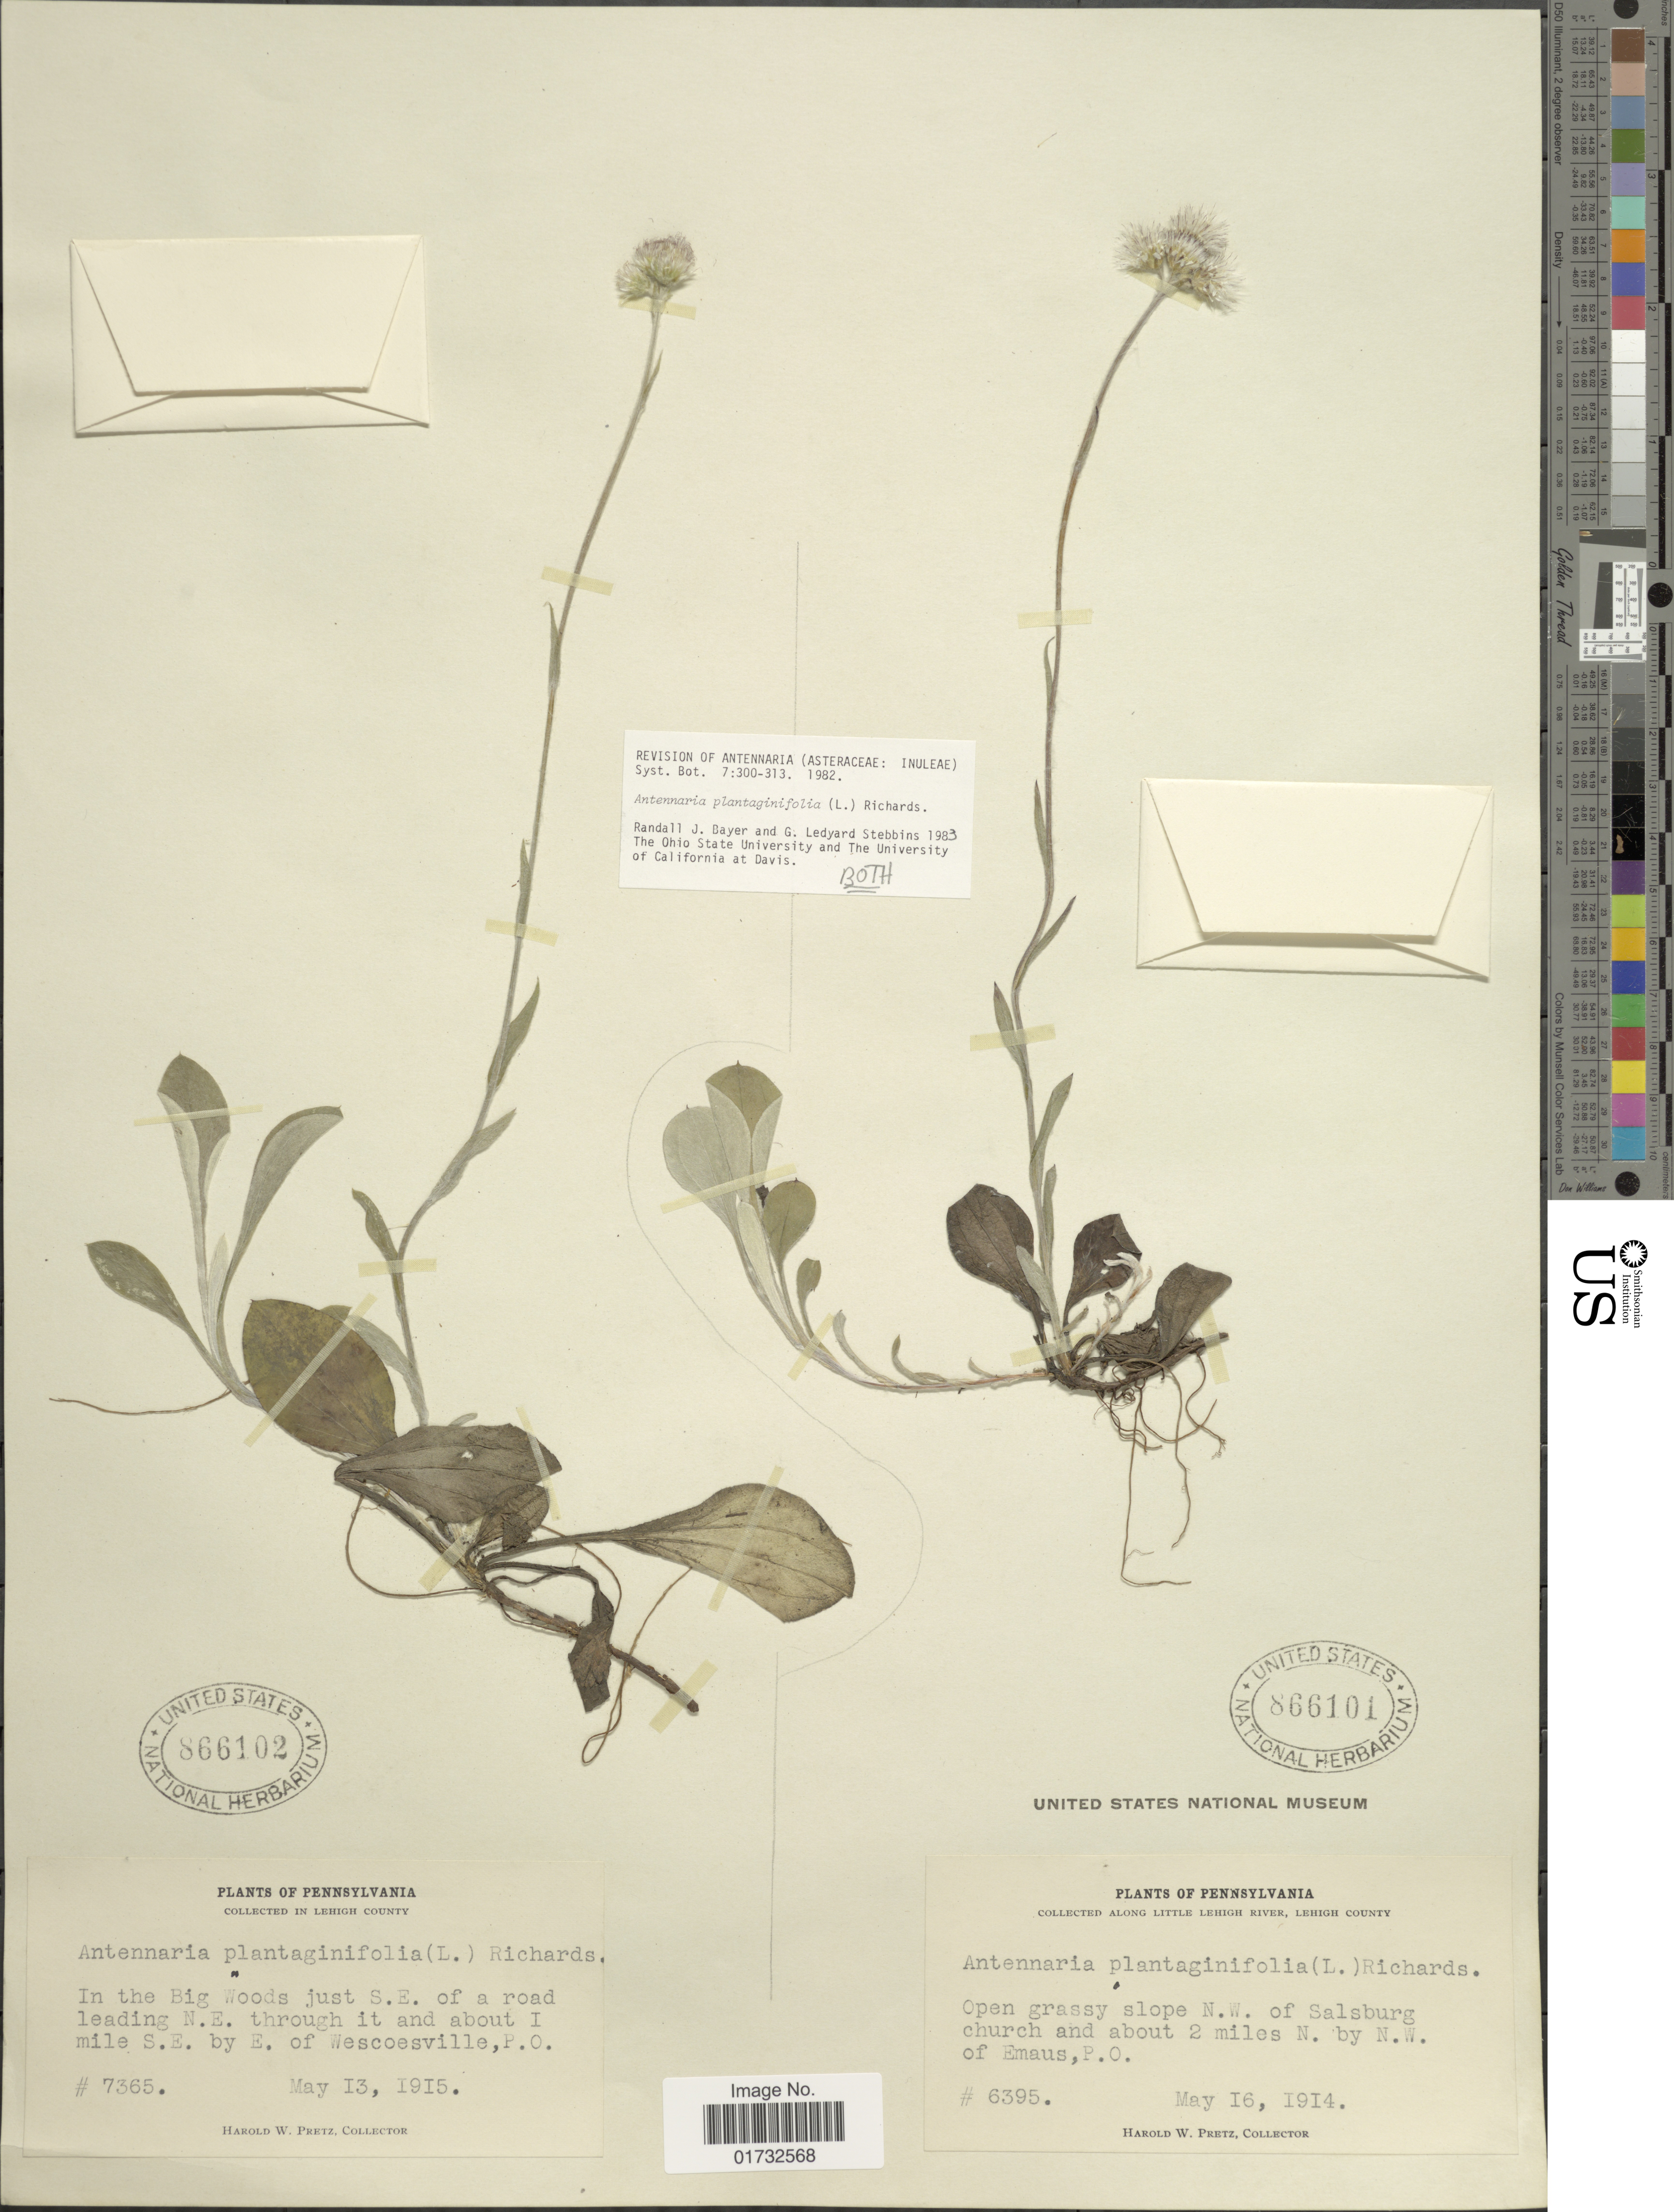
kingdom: Plantae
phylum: Tracheophyta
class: Magnoliopsida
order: Asterales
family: Asteraceae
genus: Antennaria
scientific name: Antennaria plantaginifolia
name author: (L.) Richardson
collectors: H. W. Pretz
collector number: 6395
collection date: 1914-05-16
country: United States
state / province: Pennsylvania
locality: Along Little Lehigh River, Lehigh County. N.W. of Salsburg church and about 2 miles N. by N.W. of Emaus, P.O.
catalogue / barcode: US 866101